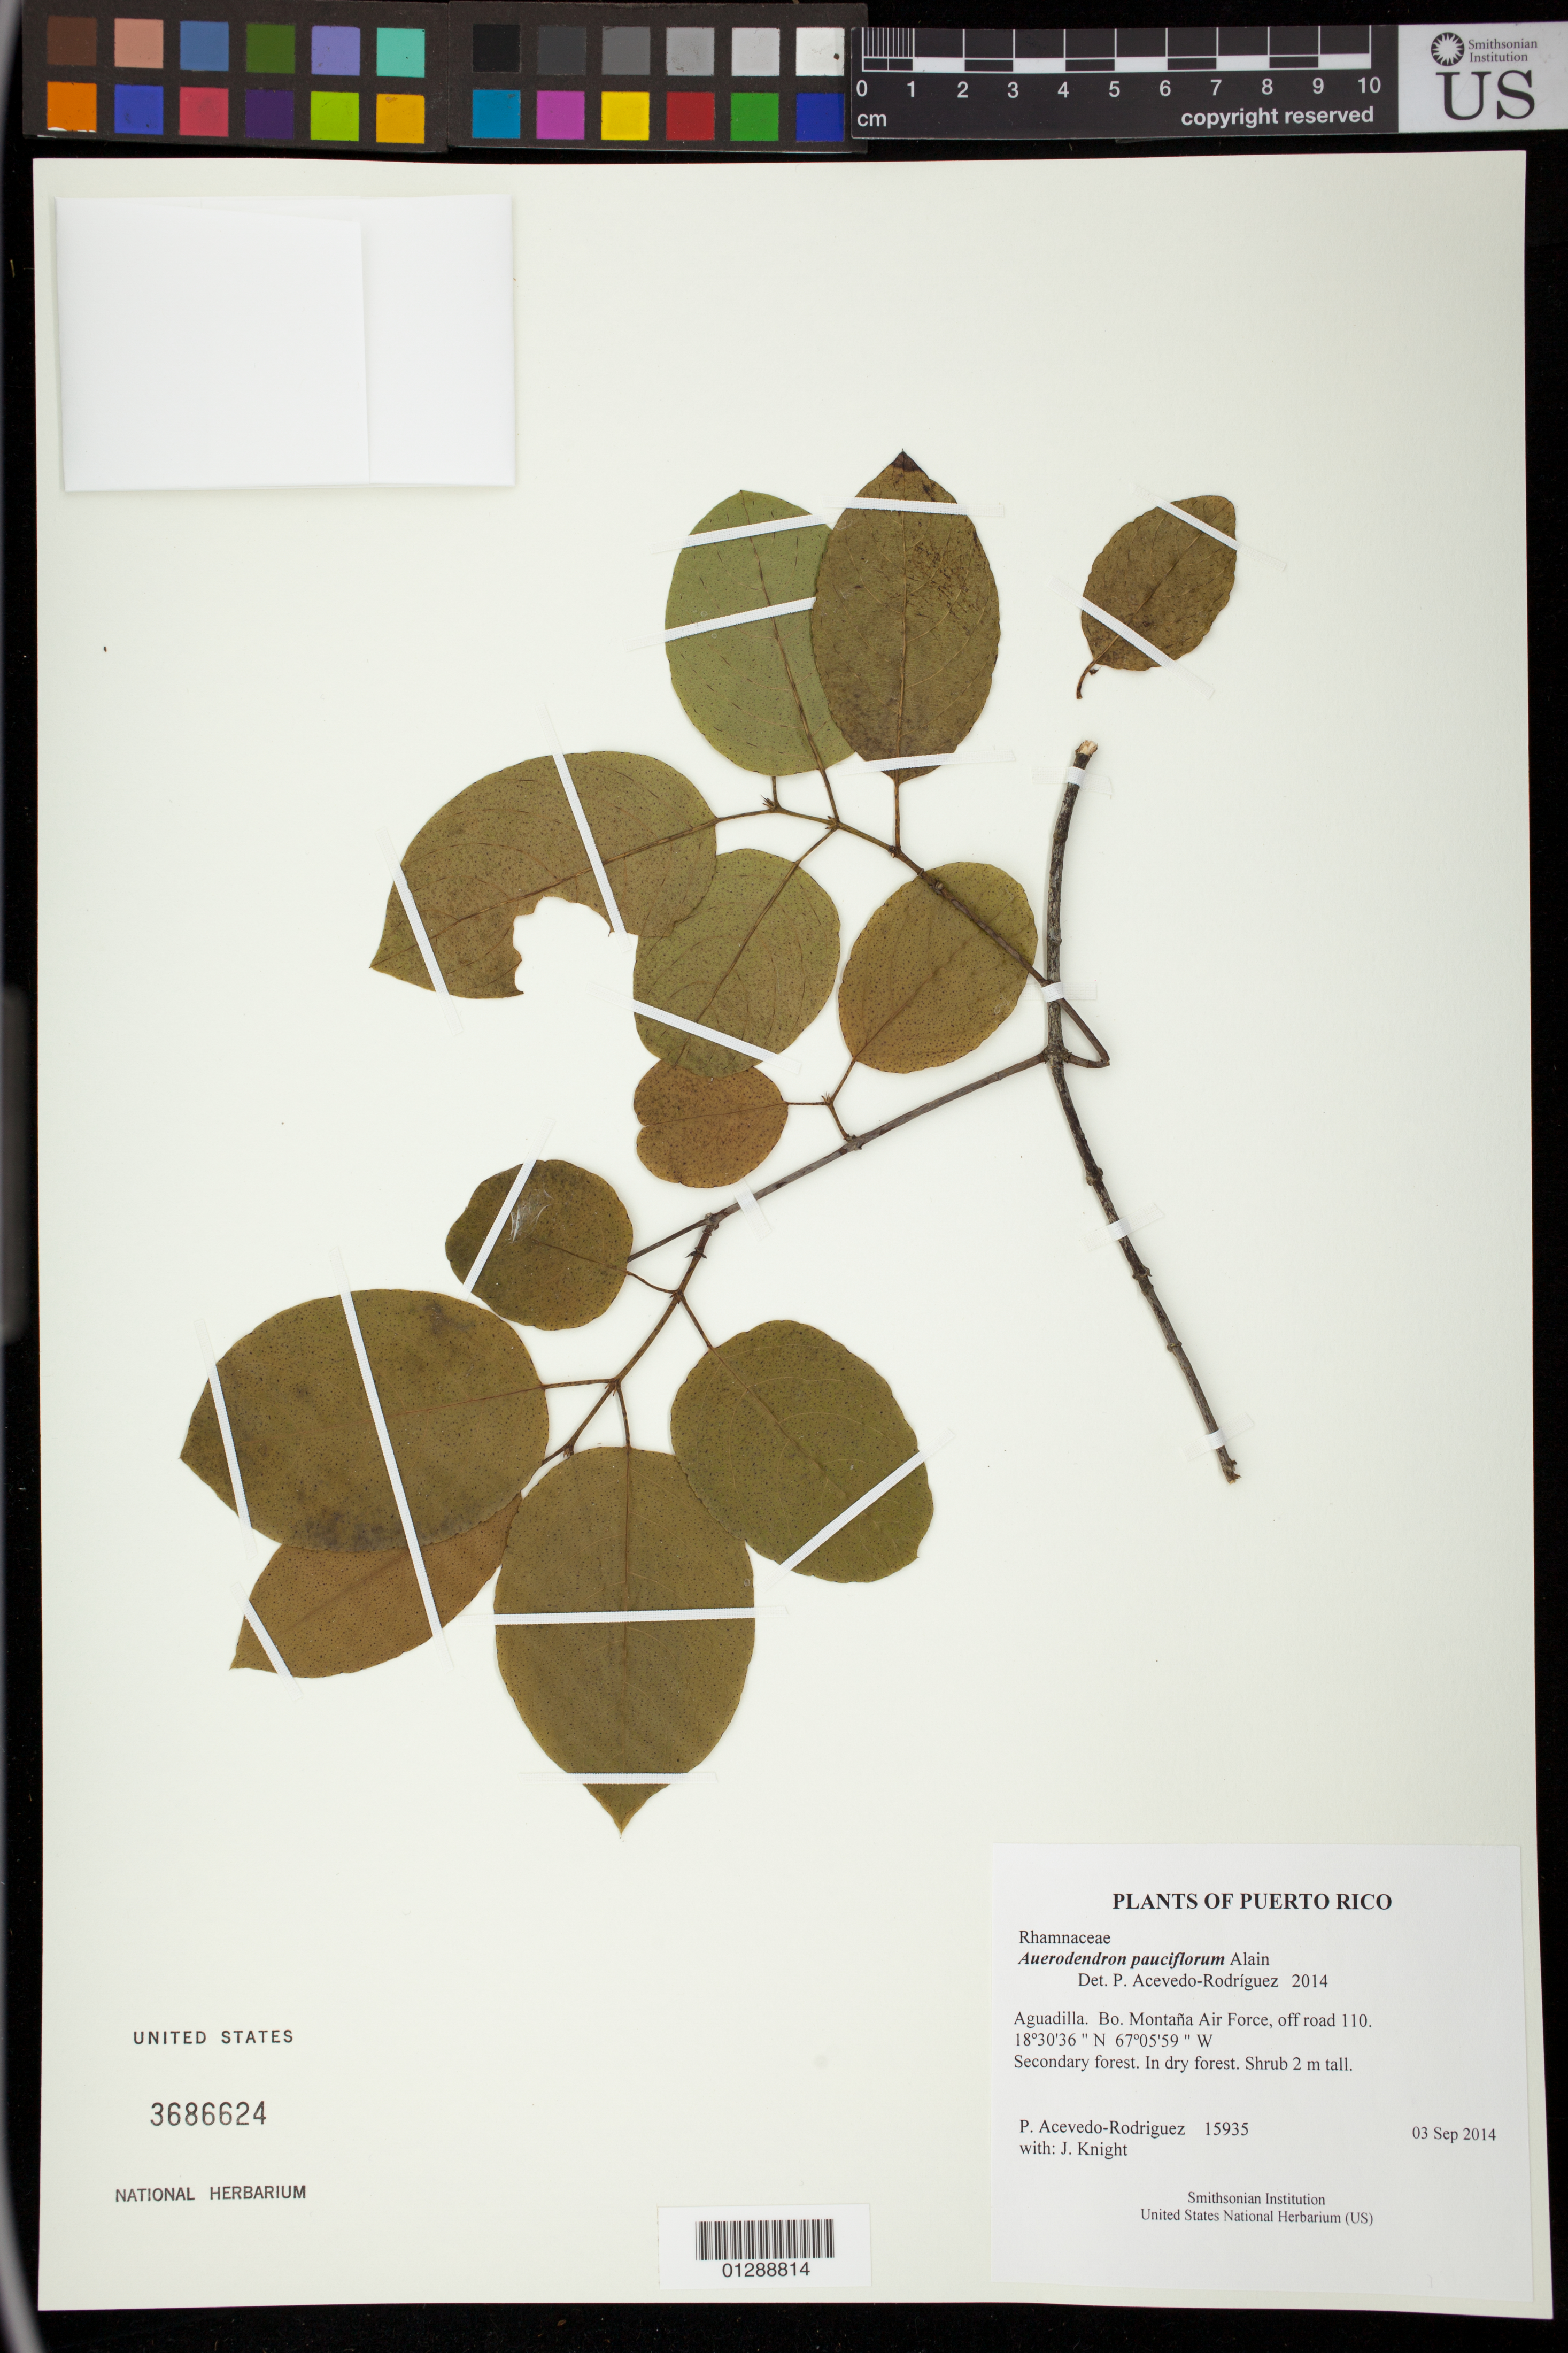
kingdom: Plantae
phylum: Tracheophyta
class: Magnoliopsida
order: Rosales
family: Rhamnaceae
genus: Auerodendron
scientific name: Auerodendron pauciflorum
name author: Alain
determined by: Acevedo-Rodríguez, P., (BOT), Smithsonian Institution - National Museum of Natural History (UNITED STATES)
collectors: P. Acevedo-Rodr. & J. Knight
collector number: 15935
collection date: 2014-09-03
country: Puerto Rico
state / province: Aguadilla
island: Puerto Rico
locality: Bo. Montaña Air Force, off road 110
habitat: Secondary forest. In dry forest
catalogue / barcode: US 3686624